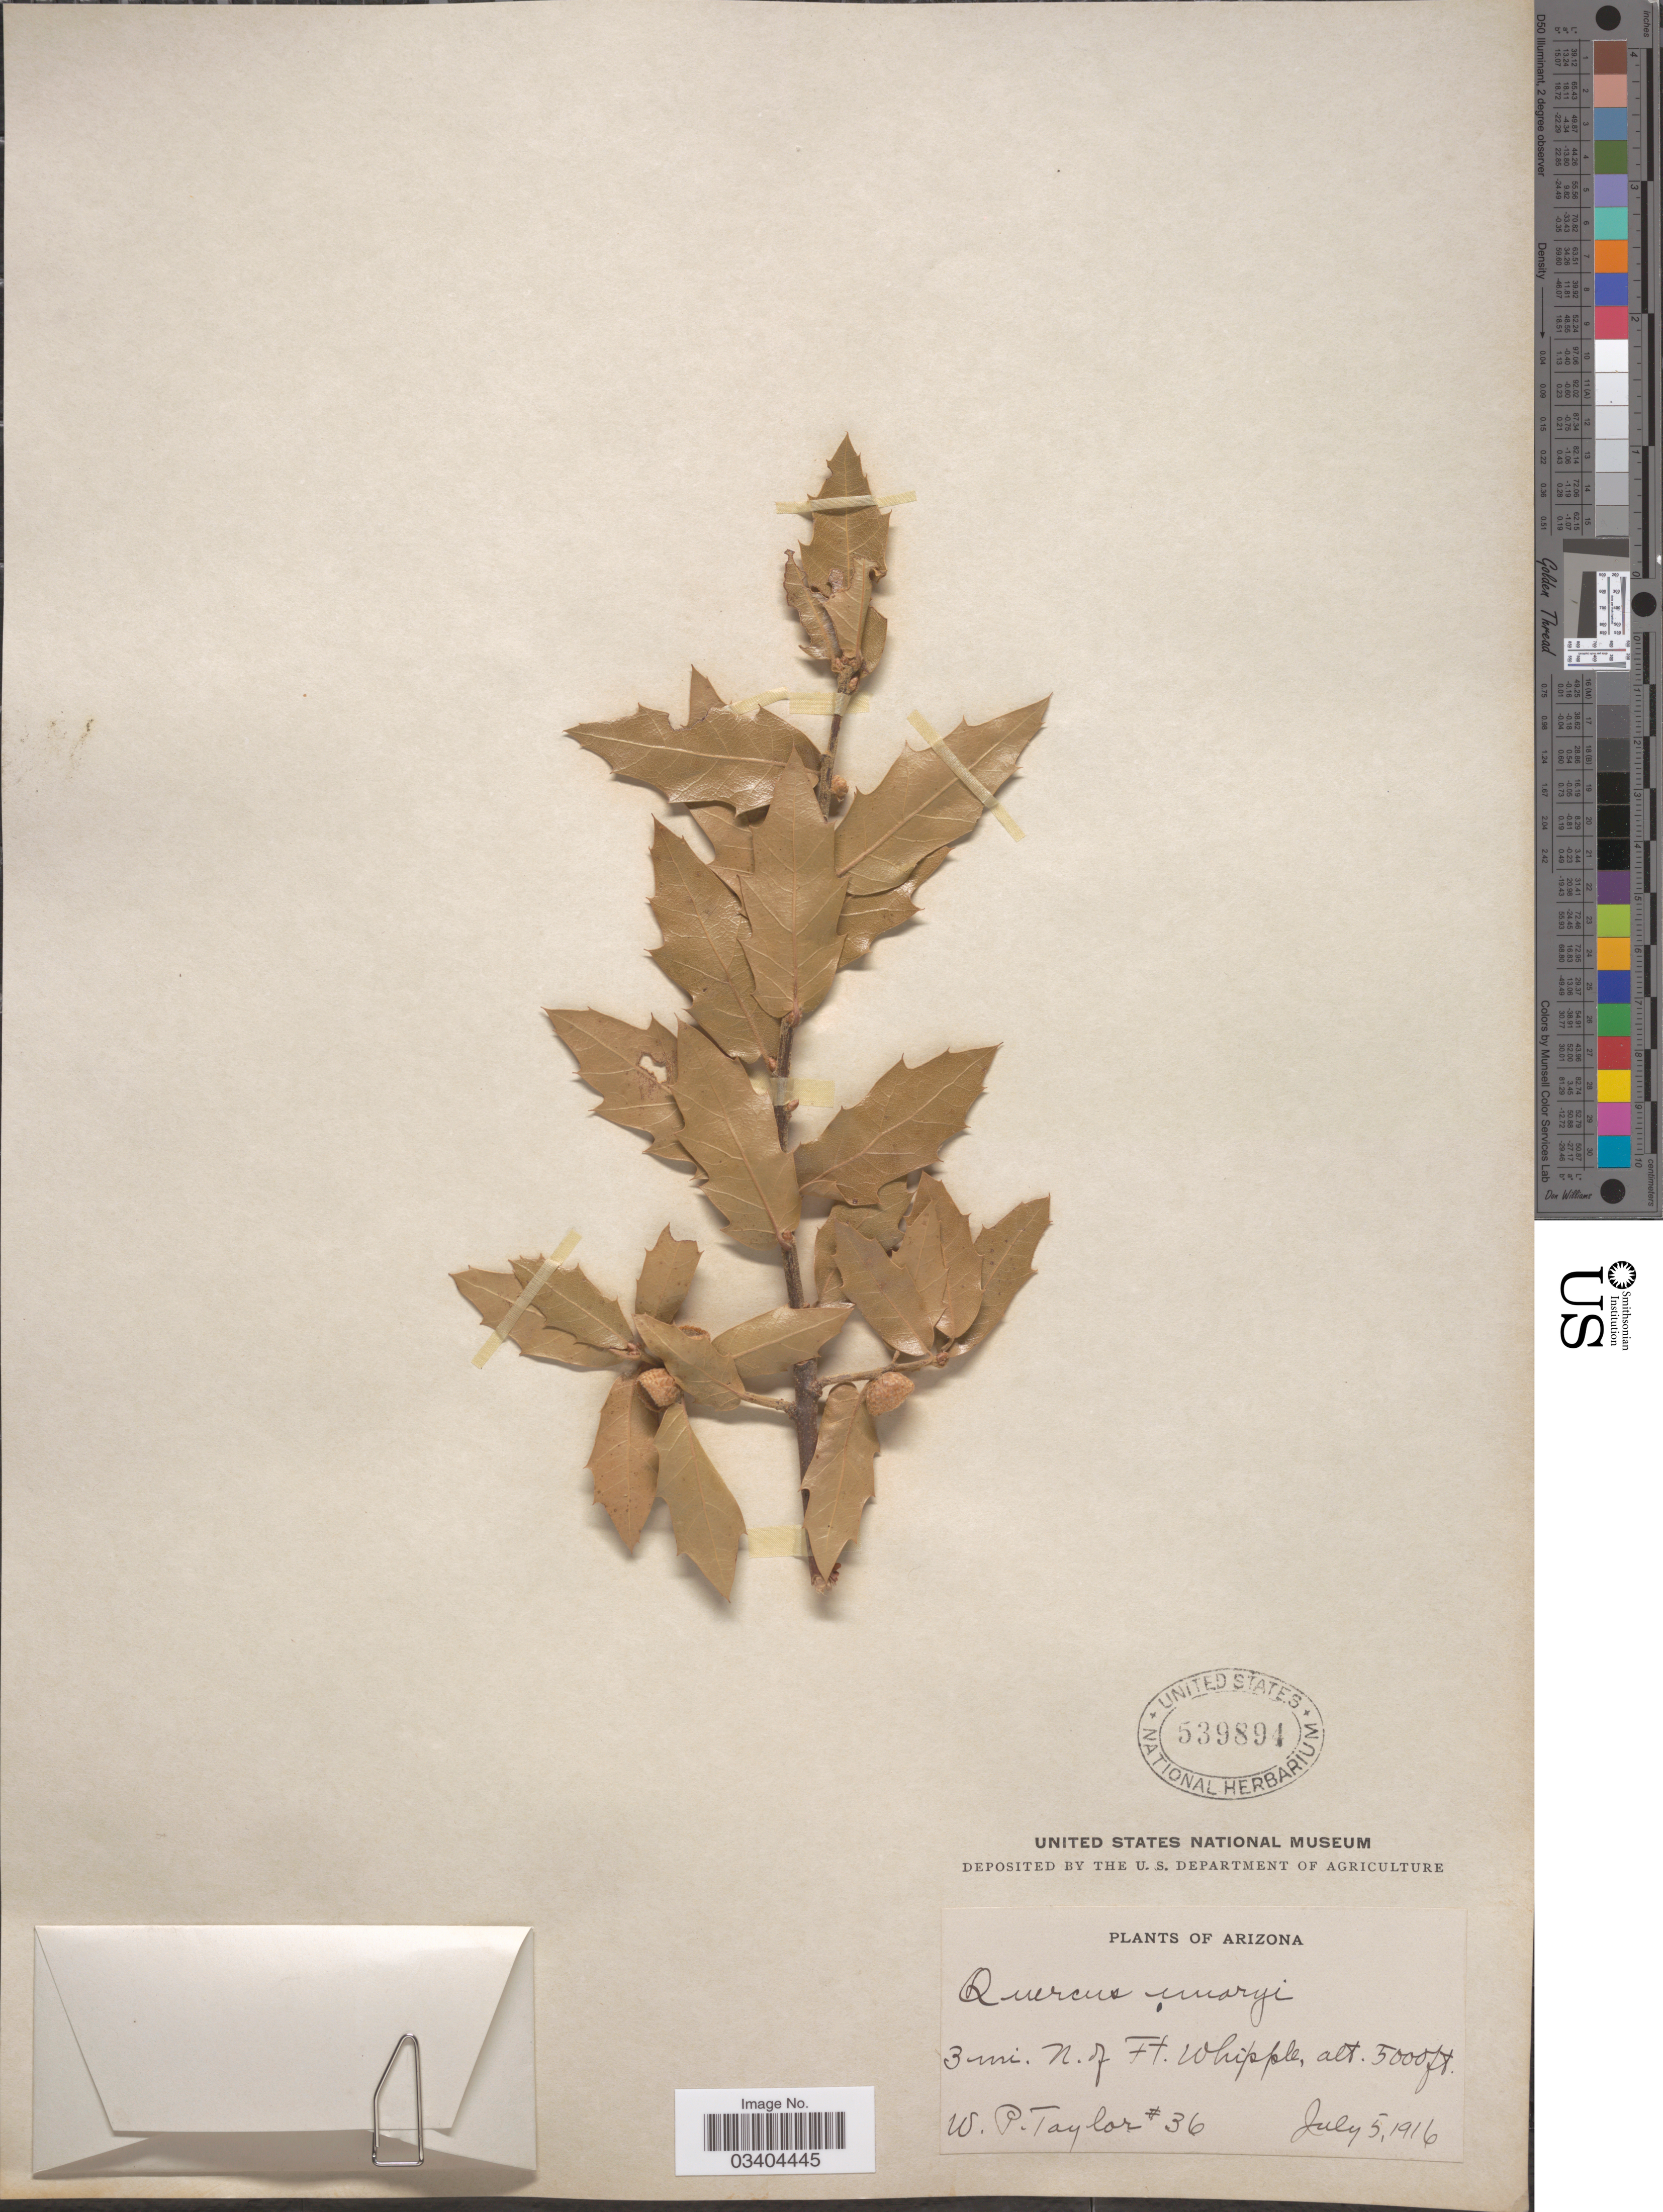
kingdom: Plantae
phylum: Tracheophyta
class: Magnoliopsida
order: Fagales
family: Fagaceae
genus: Quercus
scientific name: Quercus emoryi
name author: Torr. in Emory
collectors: W. P. Taylor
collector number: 36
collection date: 1916-07-05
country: United States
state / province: Arizona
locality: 3 mi. N. of Ft Whipple.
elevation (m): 1524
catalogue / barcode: US 539894